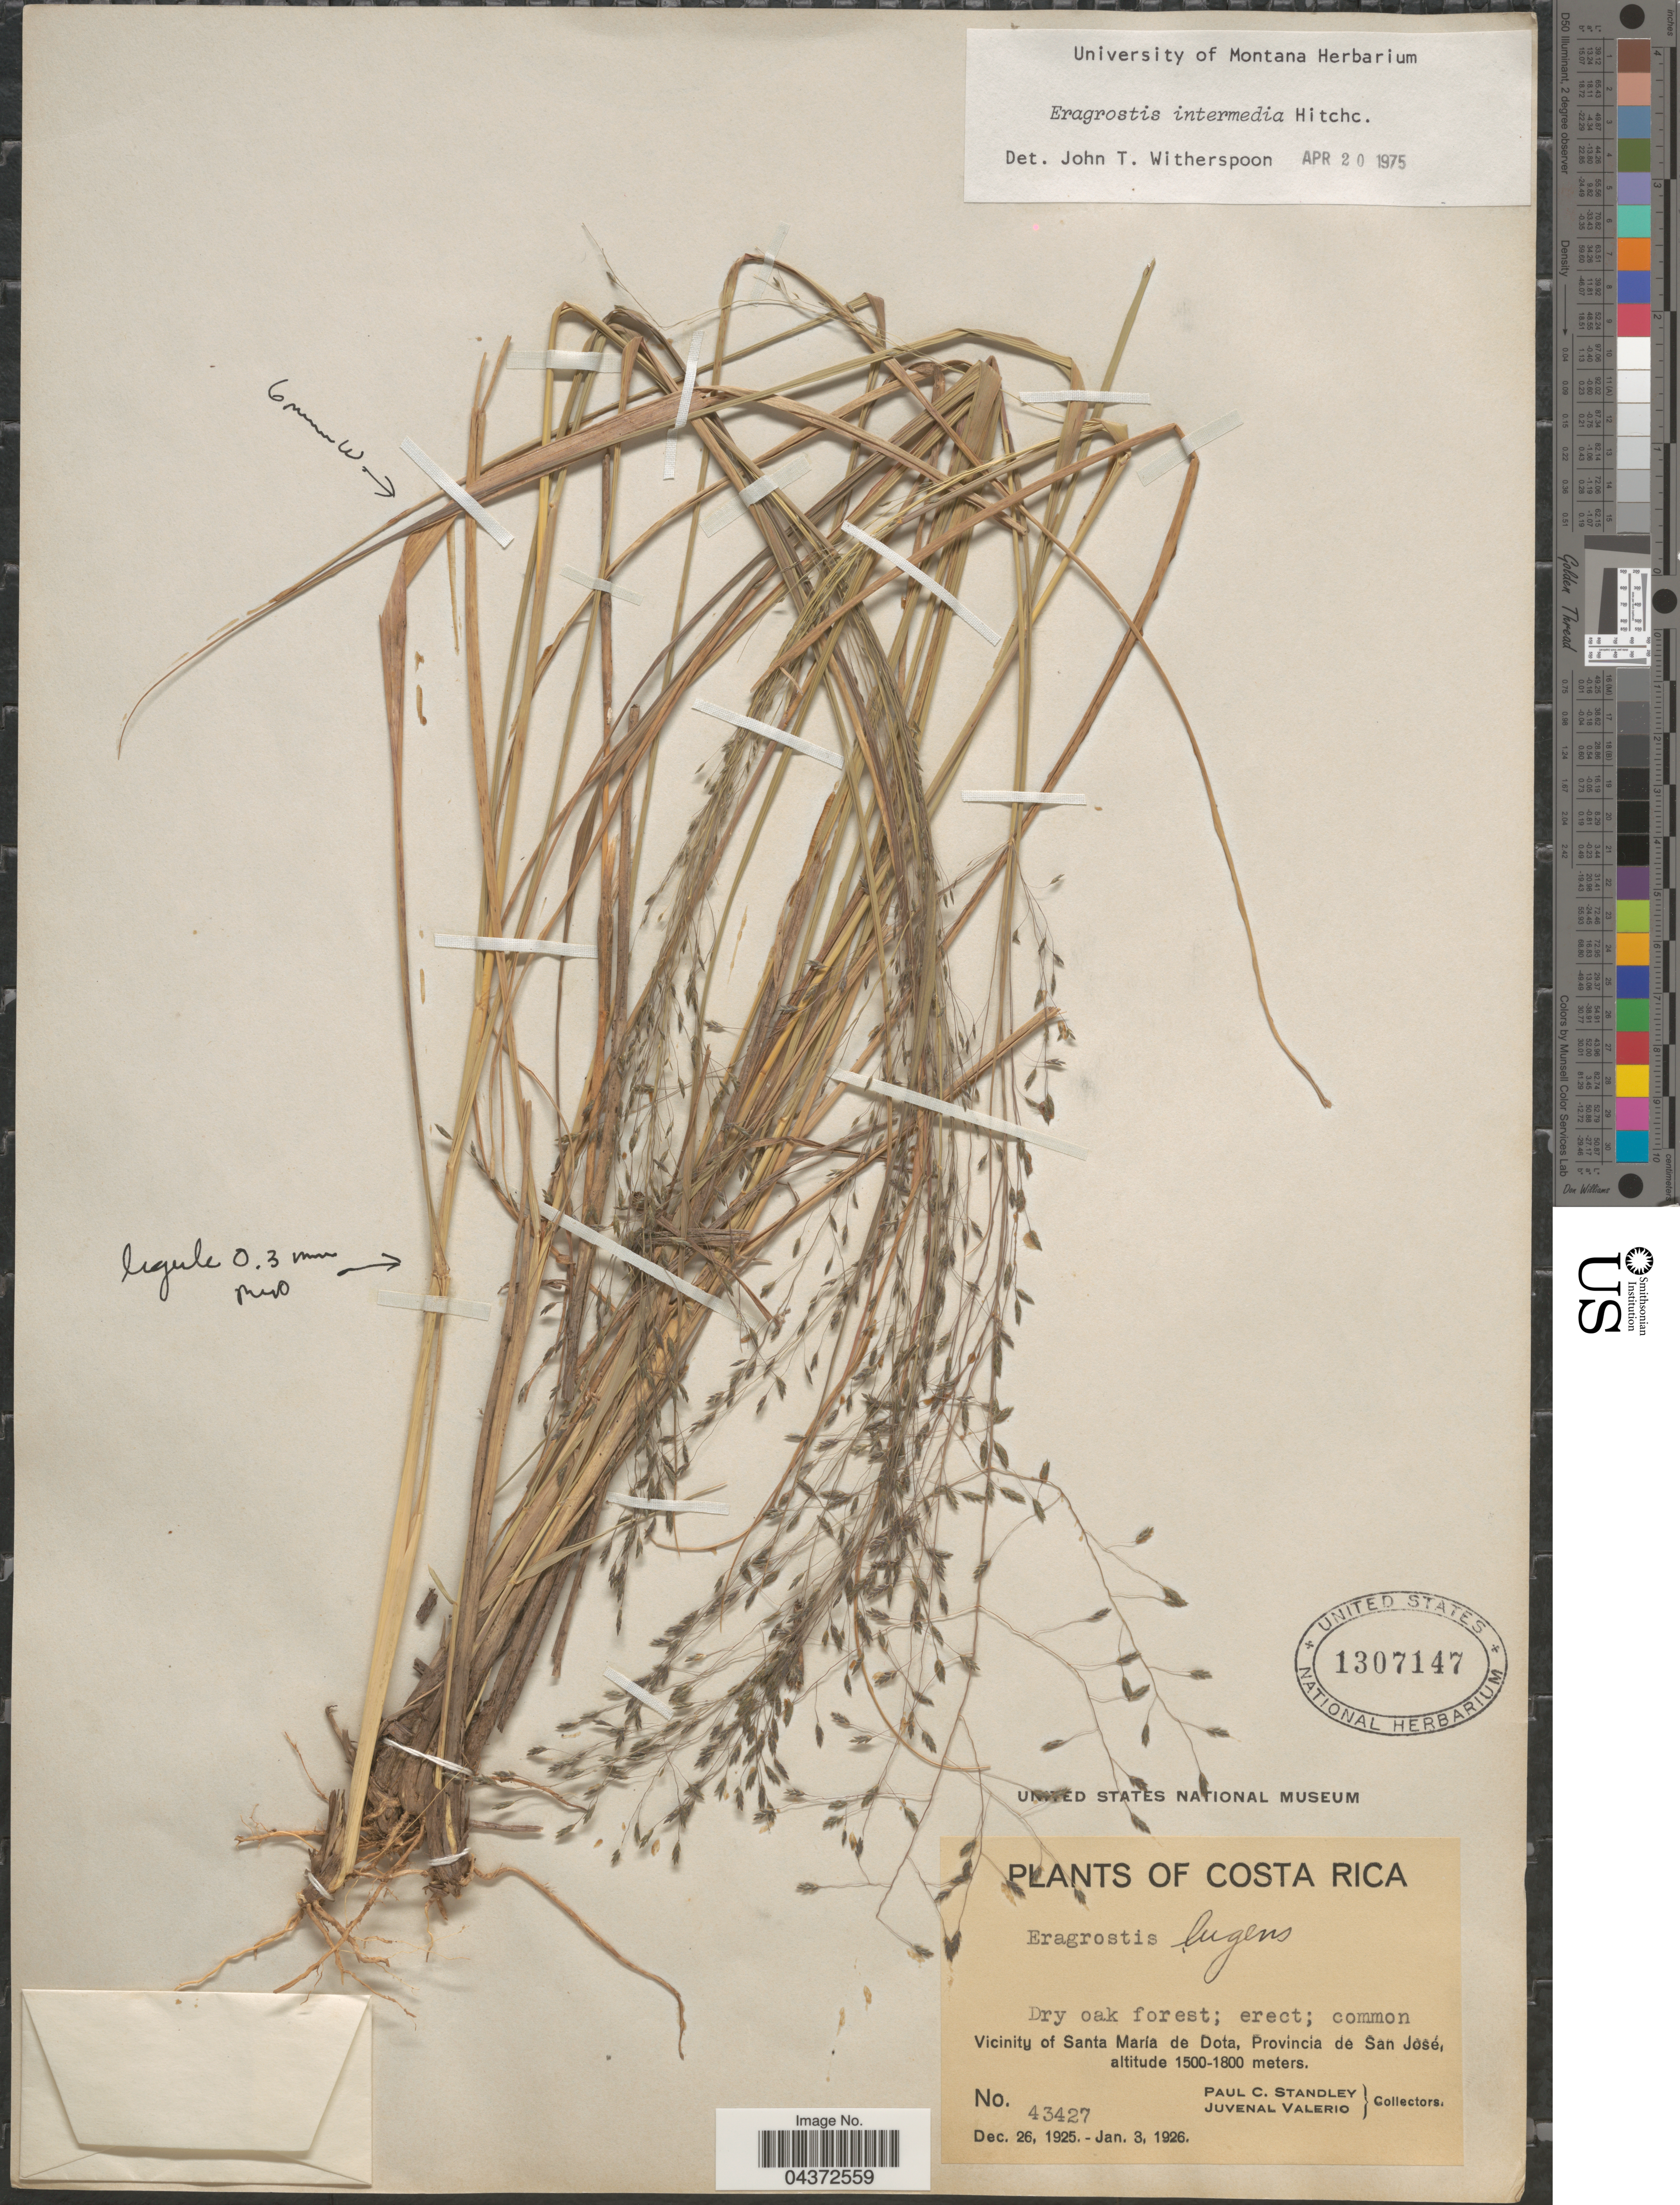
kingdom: Plantae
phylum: Tracheophyta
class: Liliopsida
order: Poales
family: Poaceae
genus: Eragrostis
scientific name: Eragrostis intermedia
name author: Hitchc.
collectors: P. C. Standley & J. Valerio R.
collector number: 43427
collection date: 1925-12-26/1926-01-03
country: Costa Rica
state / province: San José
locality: Dry oak forest. Vicinity of Santa María de Dota.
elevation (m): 1500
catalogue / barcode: US 1307147